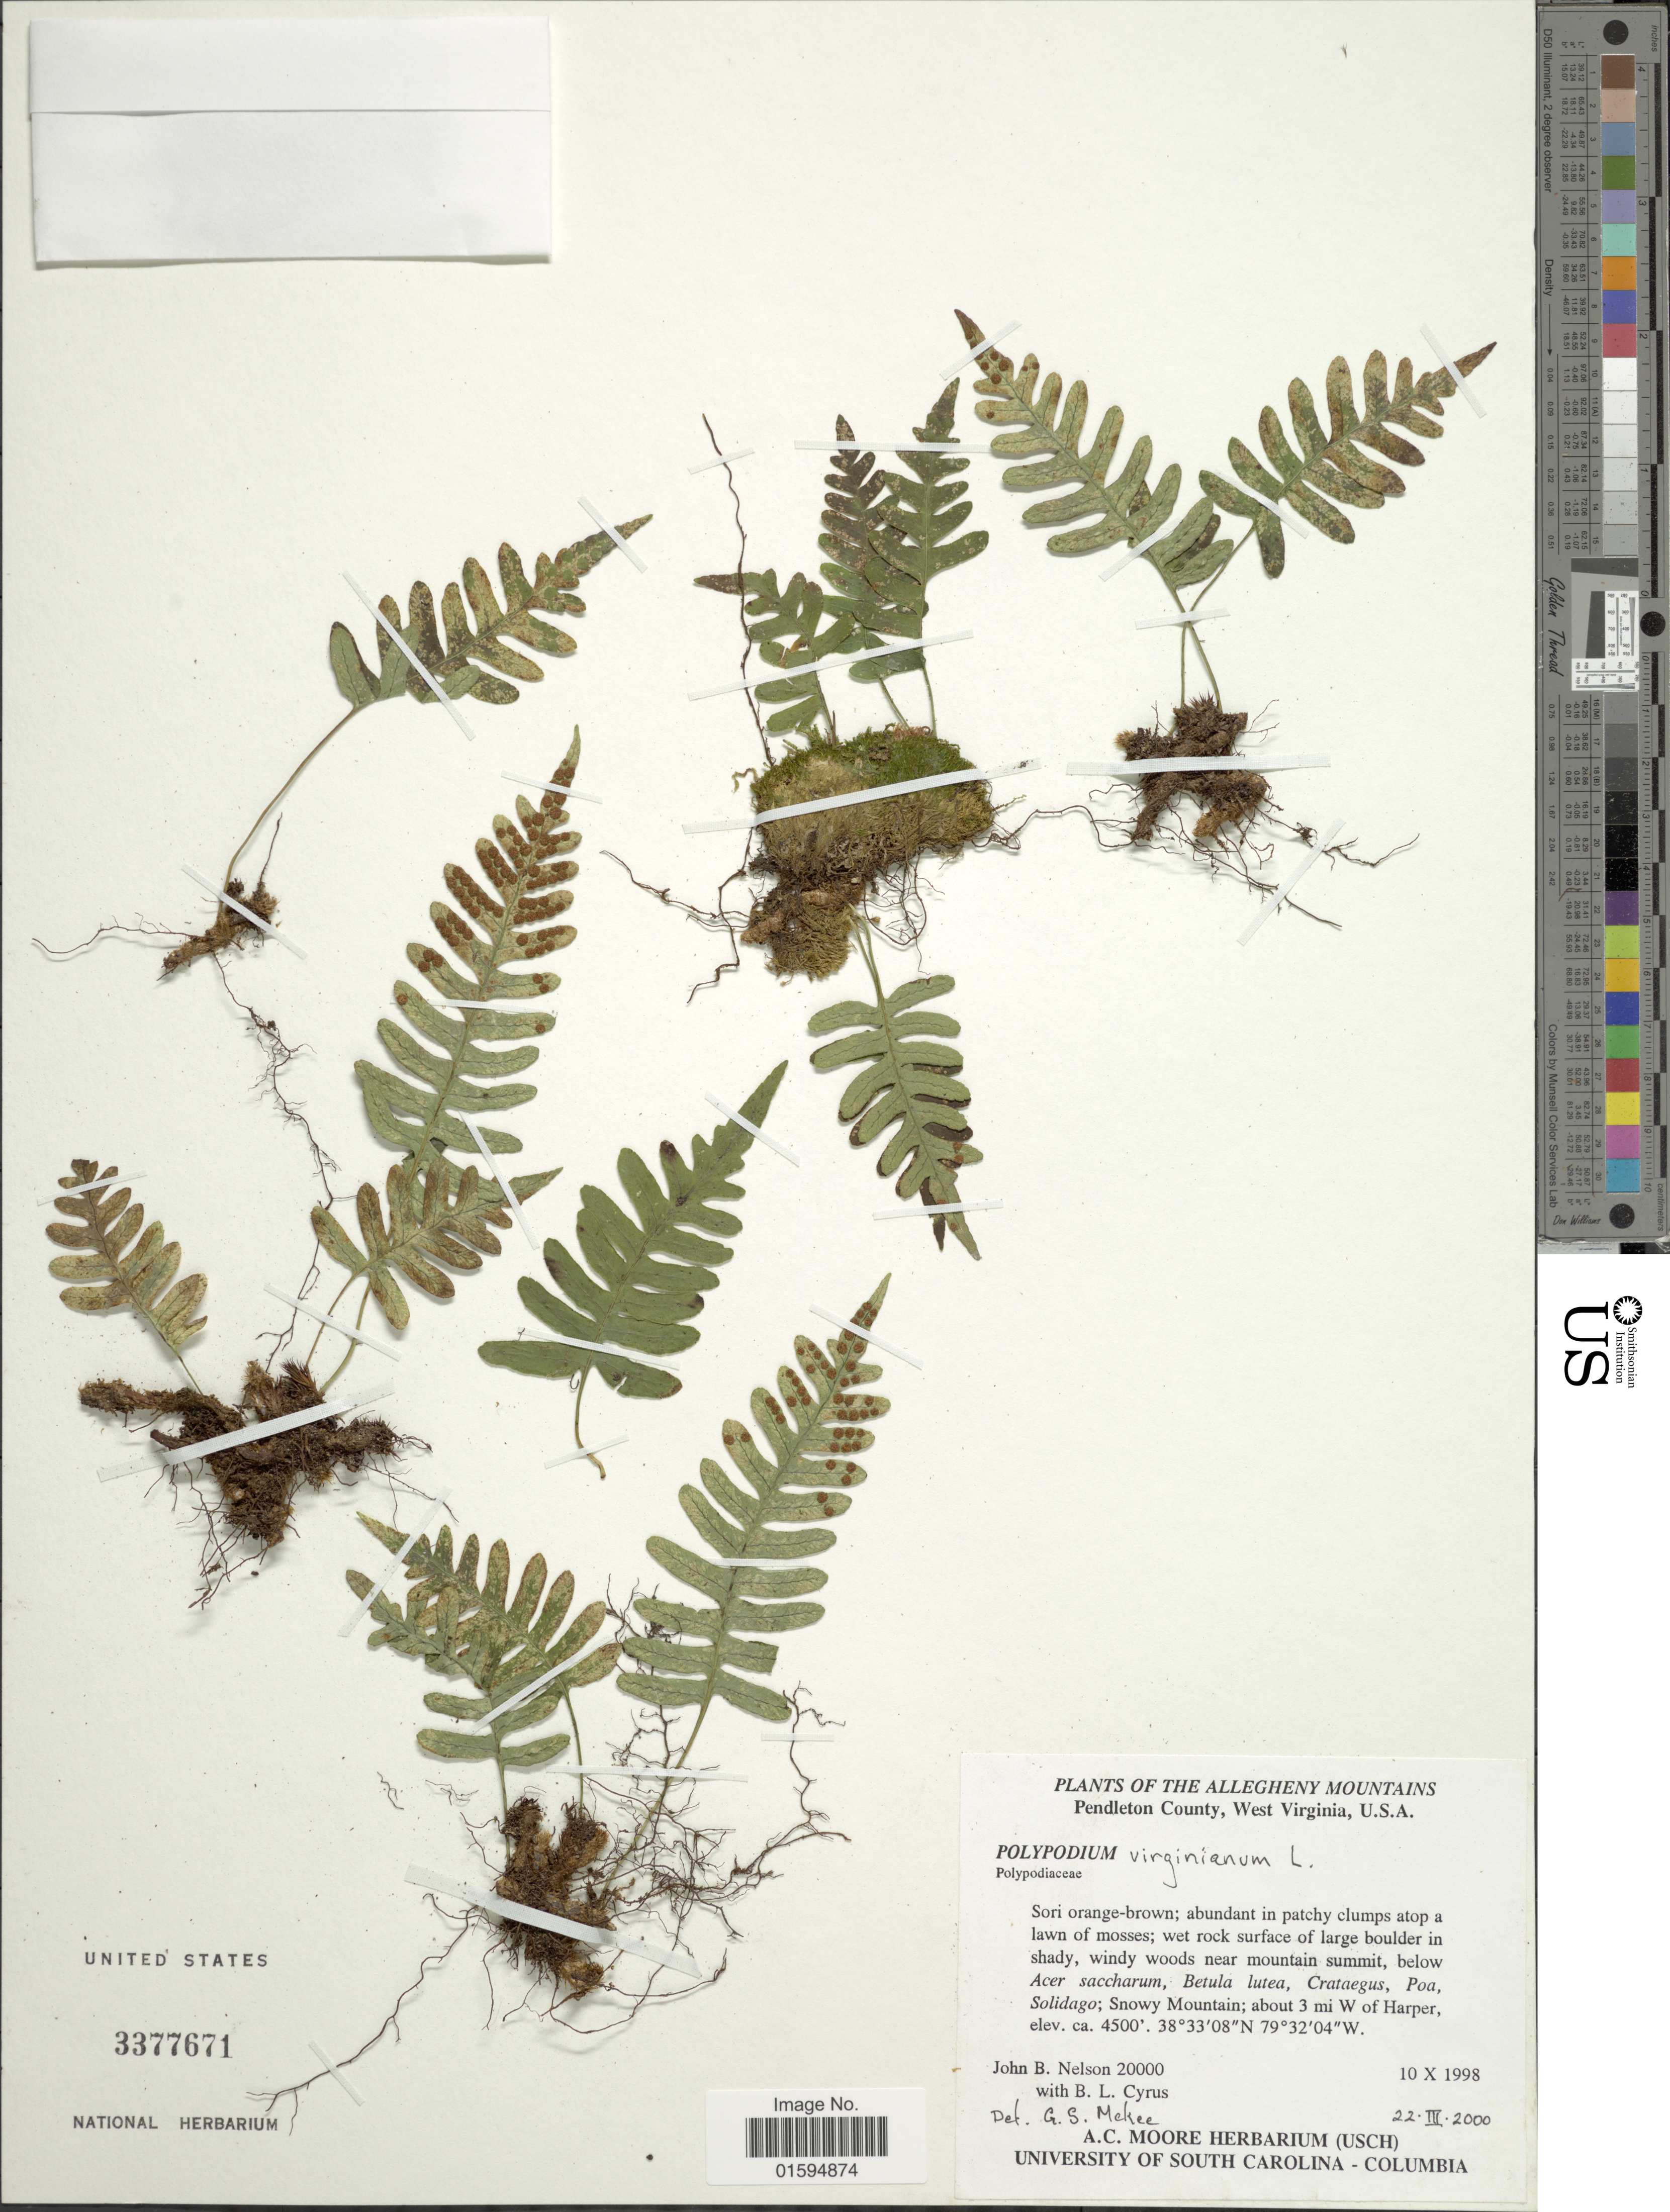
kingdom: Plantae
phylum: Tracheophyta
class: Polypodiopsida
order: Polypodiales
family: Polypodiaceae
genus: Polypodium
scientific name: Polypodium virginianum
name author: L.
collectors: J. B. Nelson & B. Cyrus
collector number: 20000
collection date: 1998-10-10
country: United States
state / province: West Virginia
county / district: Pendleton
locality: The Allegheny Mountains, Pendelton County, West Virginia, Snowy Mountain; about 3 mi W of Harper.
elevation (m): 1372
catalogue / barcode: US 3377671